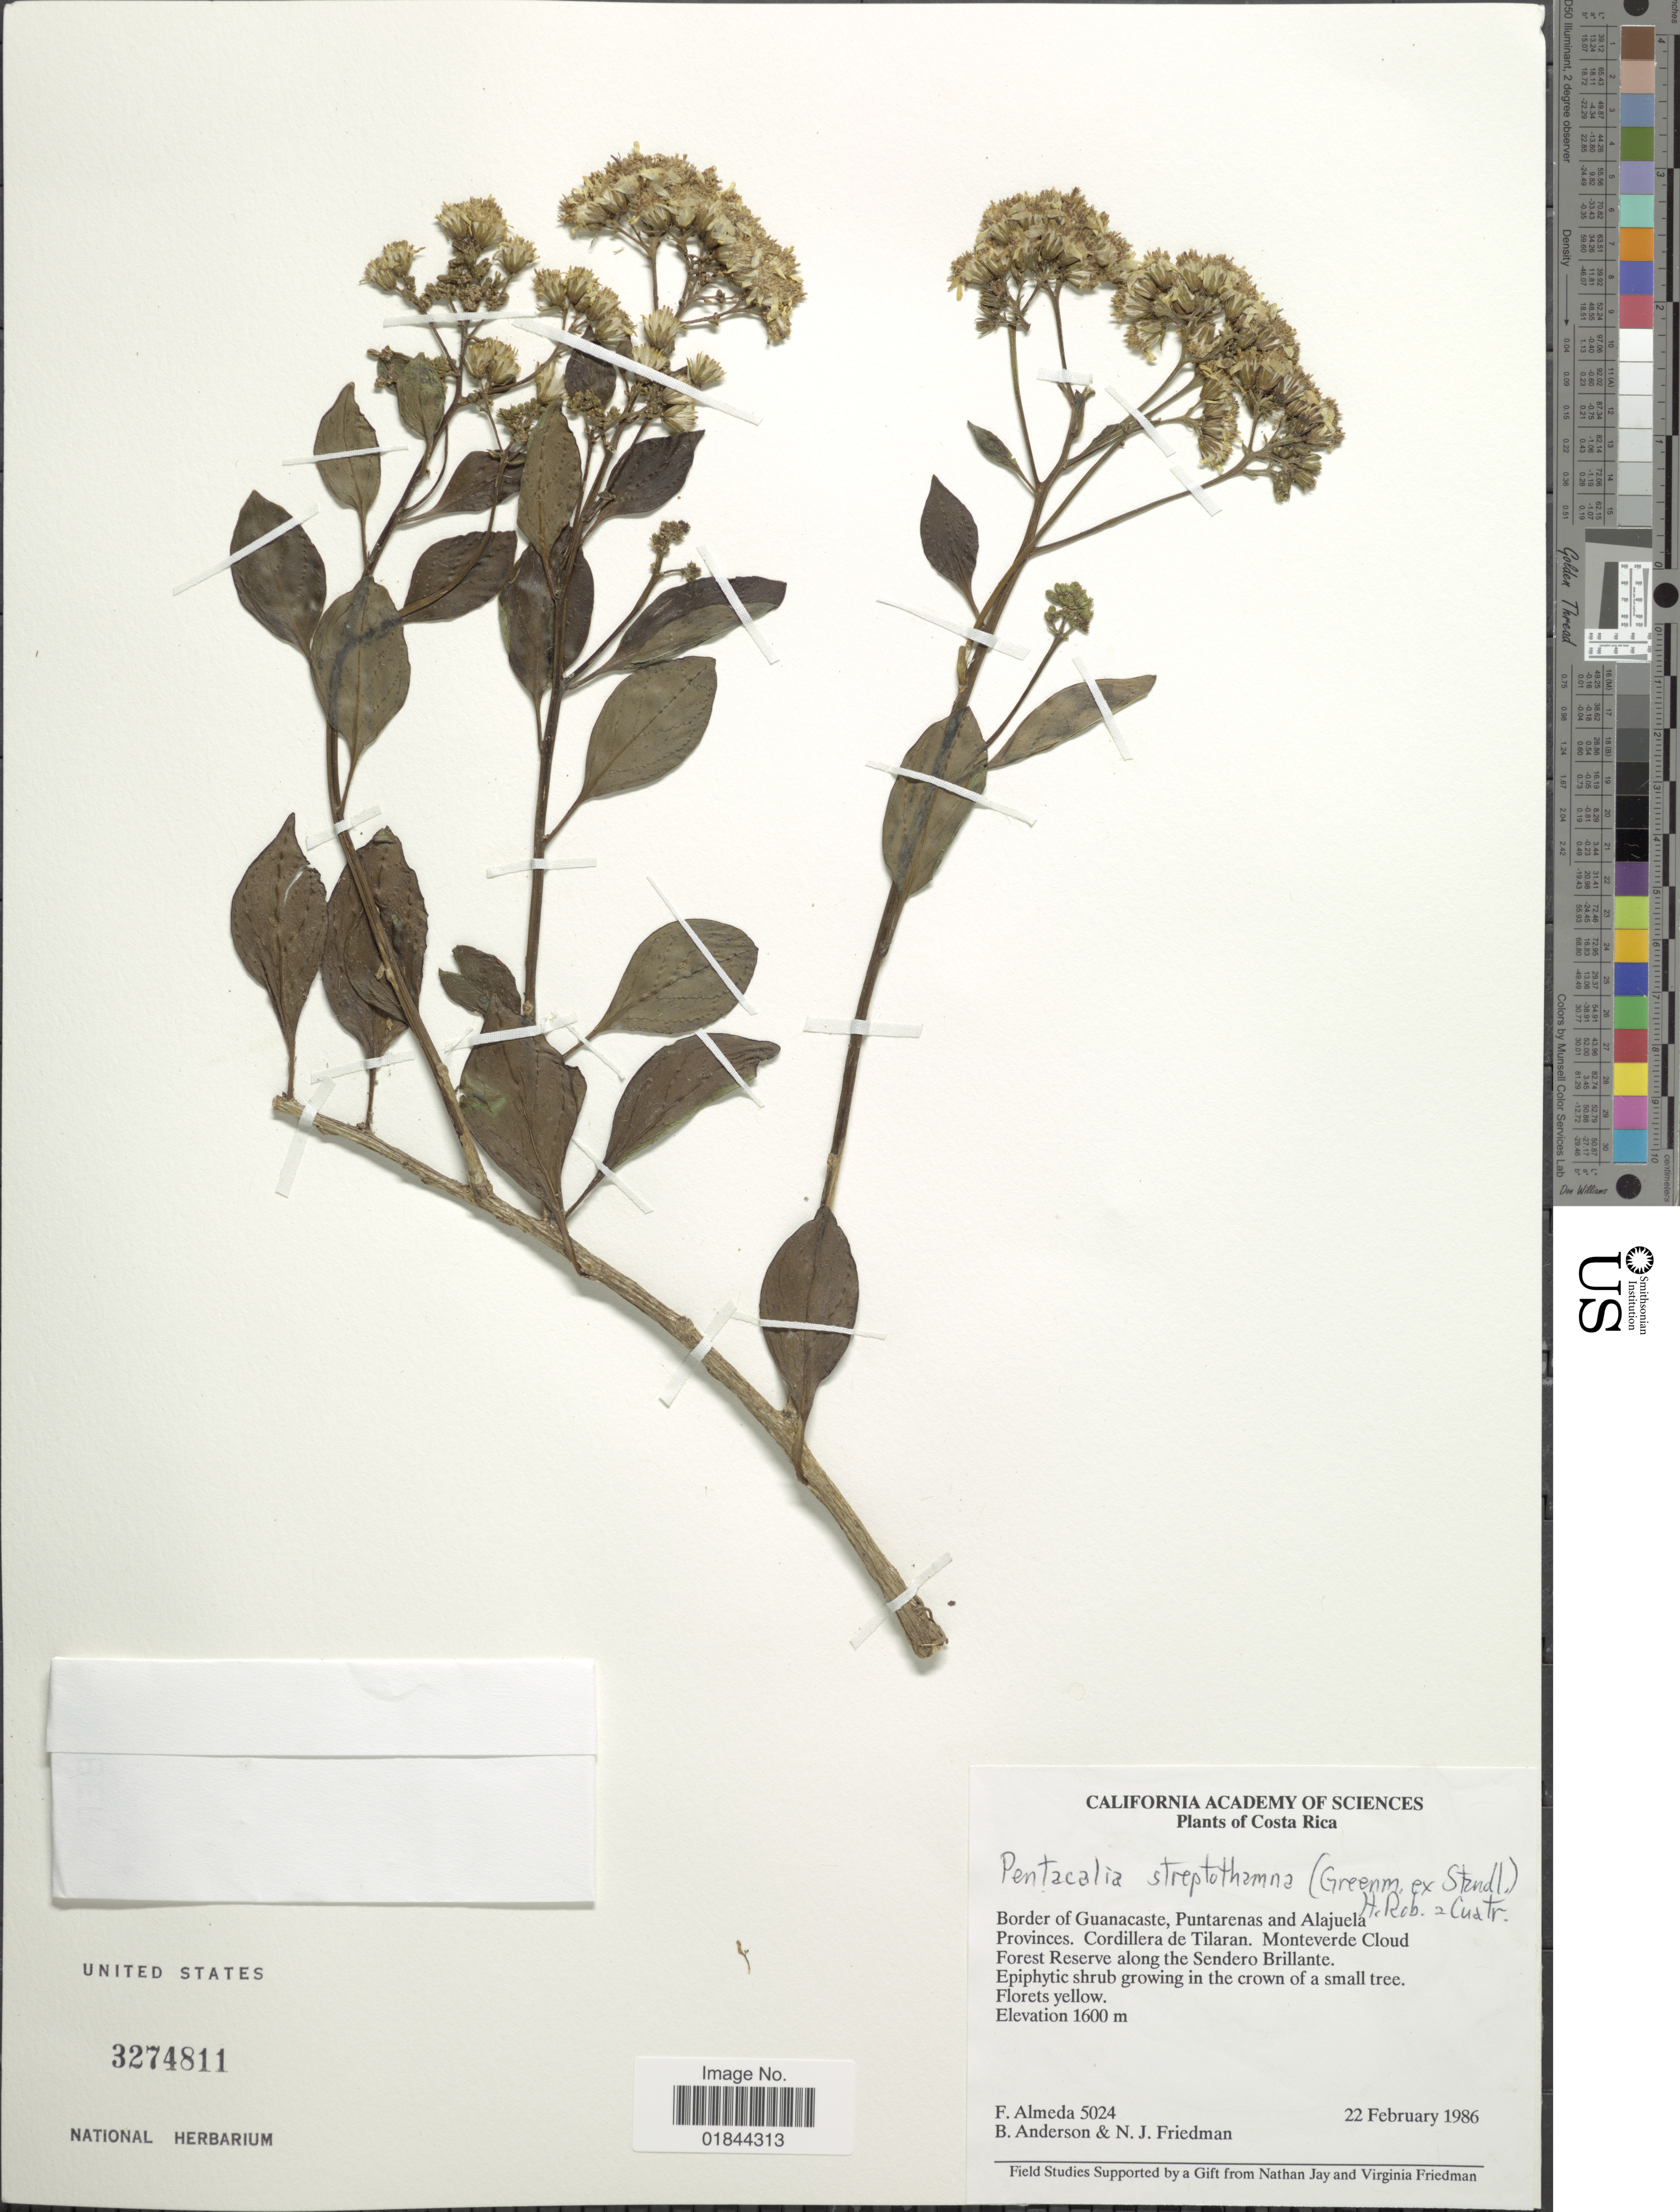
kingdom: Plantae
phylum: Tracheophyta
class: Magnoliopsida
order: Asterales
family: Asteraceae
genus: Pentacalia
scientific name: Pentacalia streptothamna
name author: (Greenm. ex Standl.) H. Rob. & Cuatrec.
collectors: F. Almeda, B. Anderson & N. Friedman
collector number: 5024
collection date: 1986-02-22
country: Costa Rica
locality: Border of Guanacaste, Puntarenas and Alajuela Provinces. Cordillera de Tilaran. Monteverde Cloud Forest Reserve along the Sendero Brillante.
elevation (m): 1600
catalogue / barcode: US 3274811